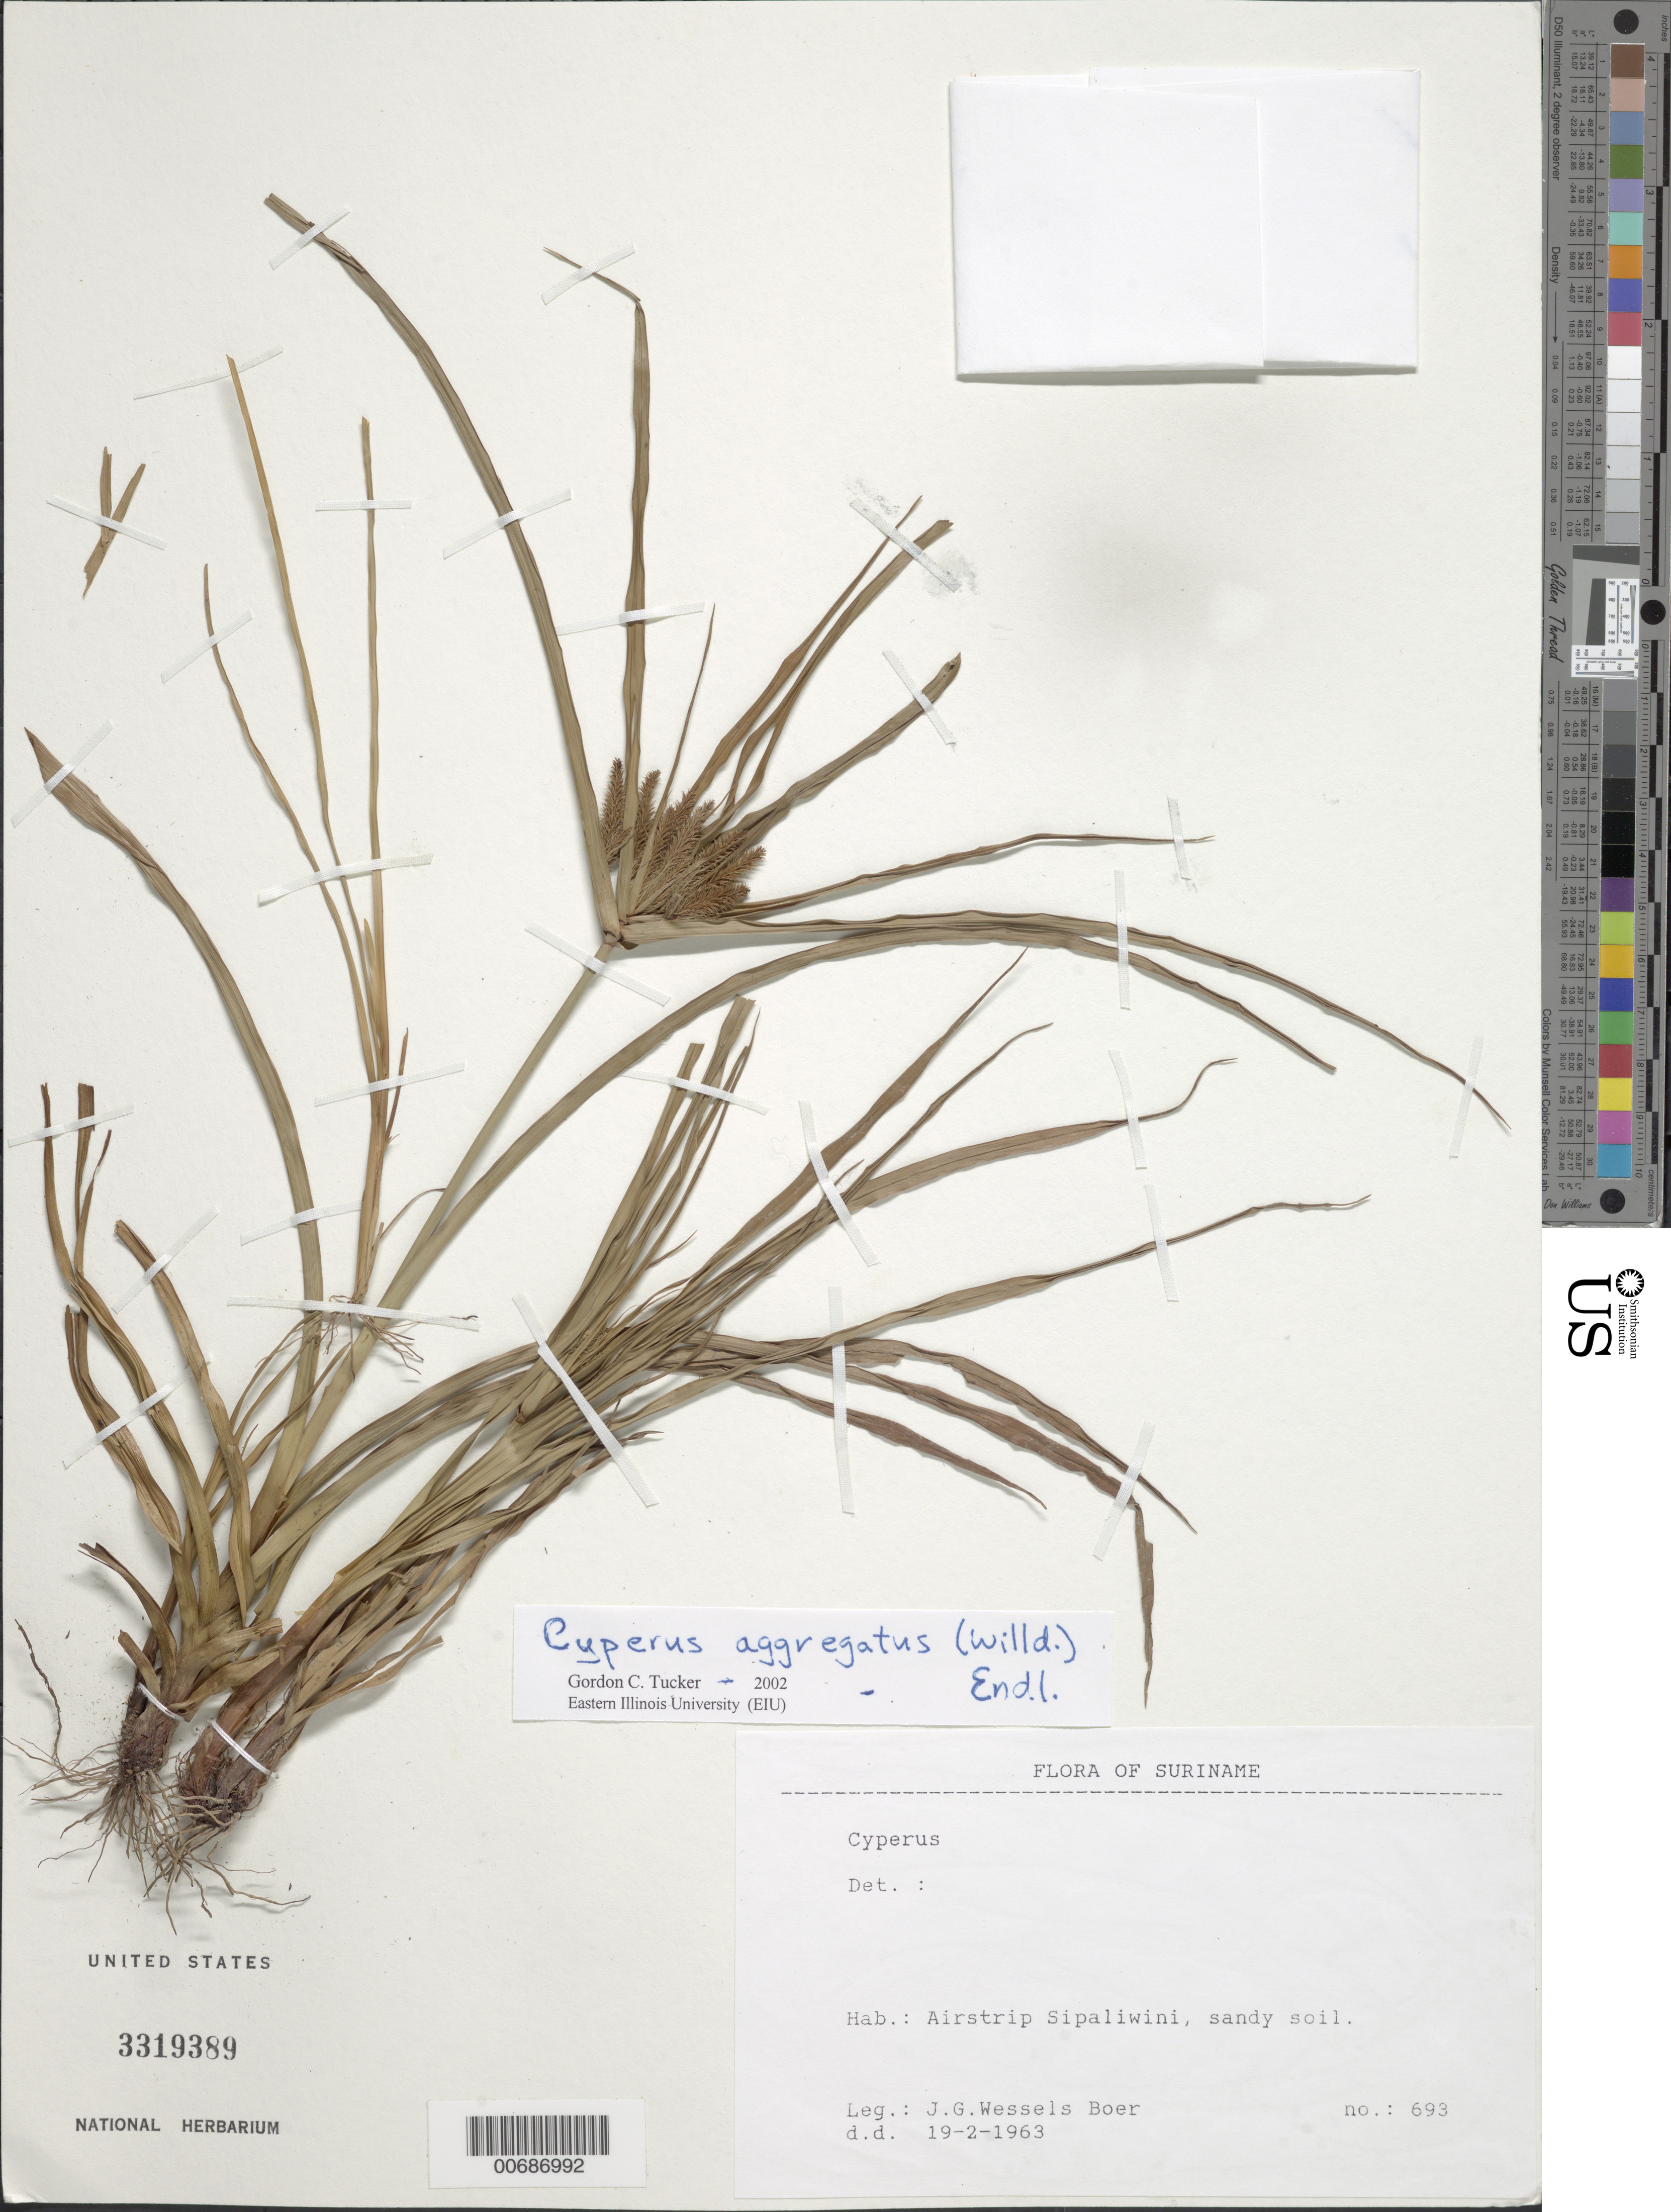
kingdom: Plantae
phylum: Tracheophyta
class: Liliopsida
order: Poales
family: Cyperaceae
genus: Cyperus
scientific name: Cyperus aggregatus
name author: (Willd.) Endl.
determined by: Tucker, G. C.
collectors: J. G. Wessels Boer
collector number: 693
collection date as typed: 19-Feb-63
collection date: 1963-02-19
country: Suriname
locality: Sipalwini Savanna, on airstrip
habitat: Sandy soil on airstrip;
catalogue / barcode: US 3319389